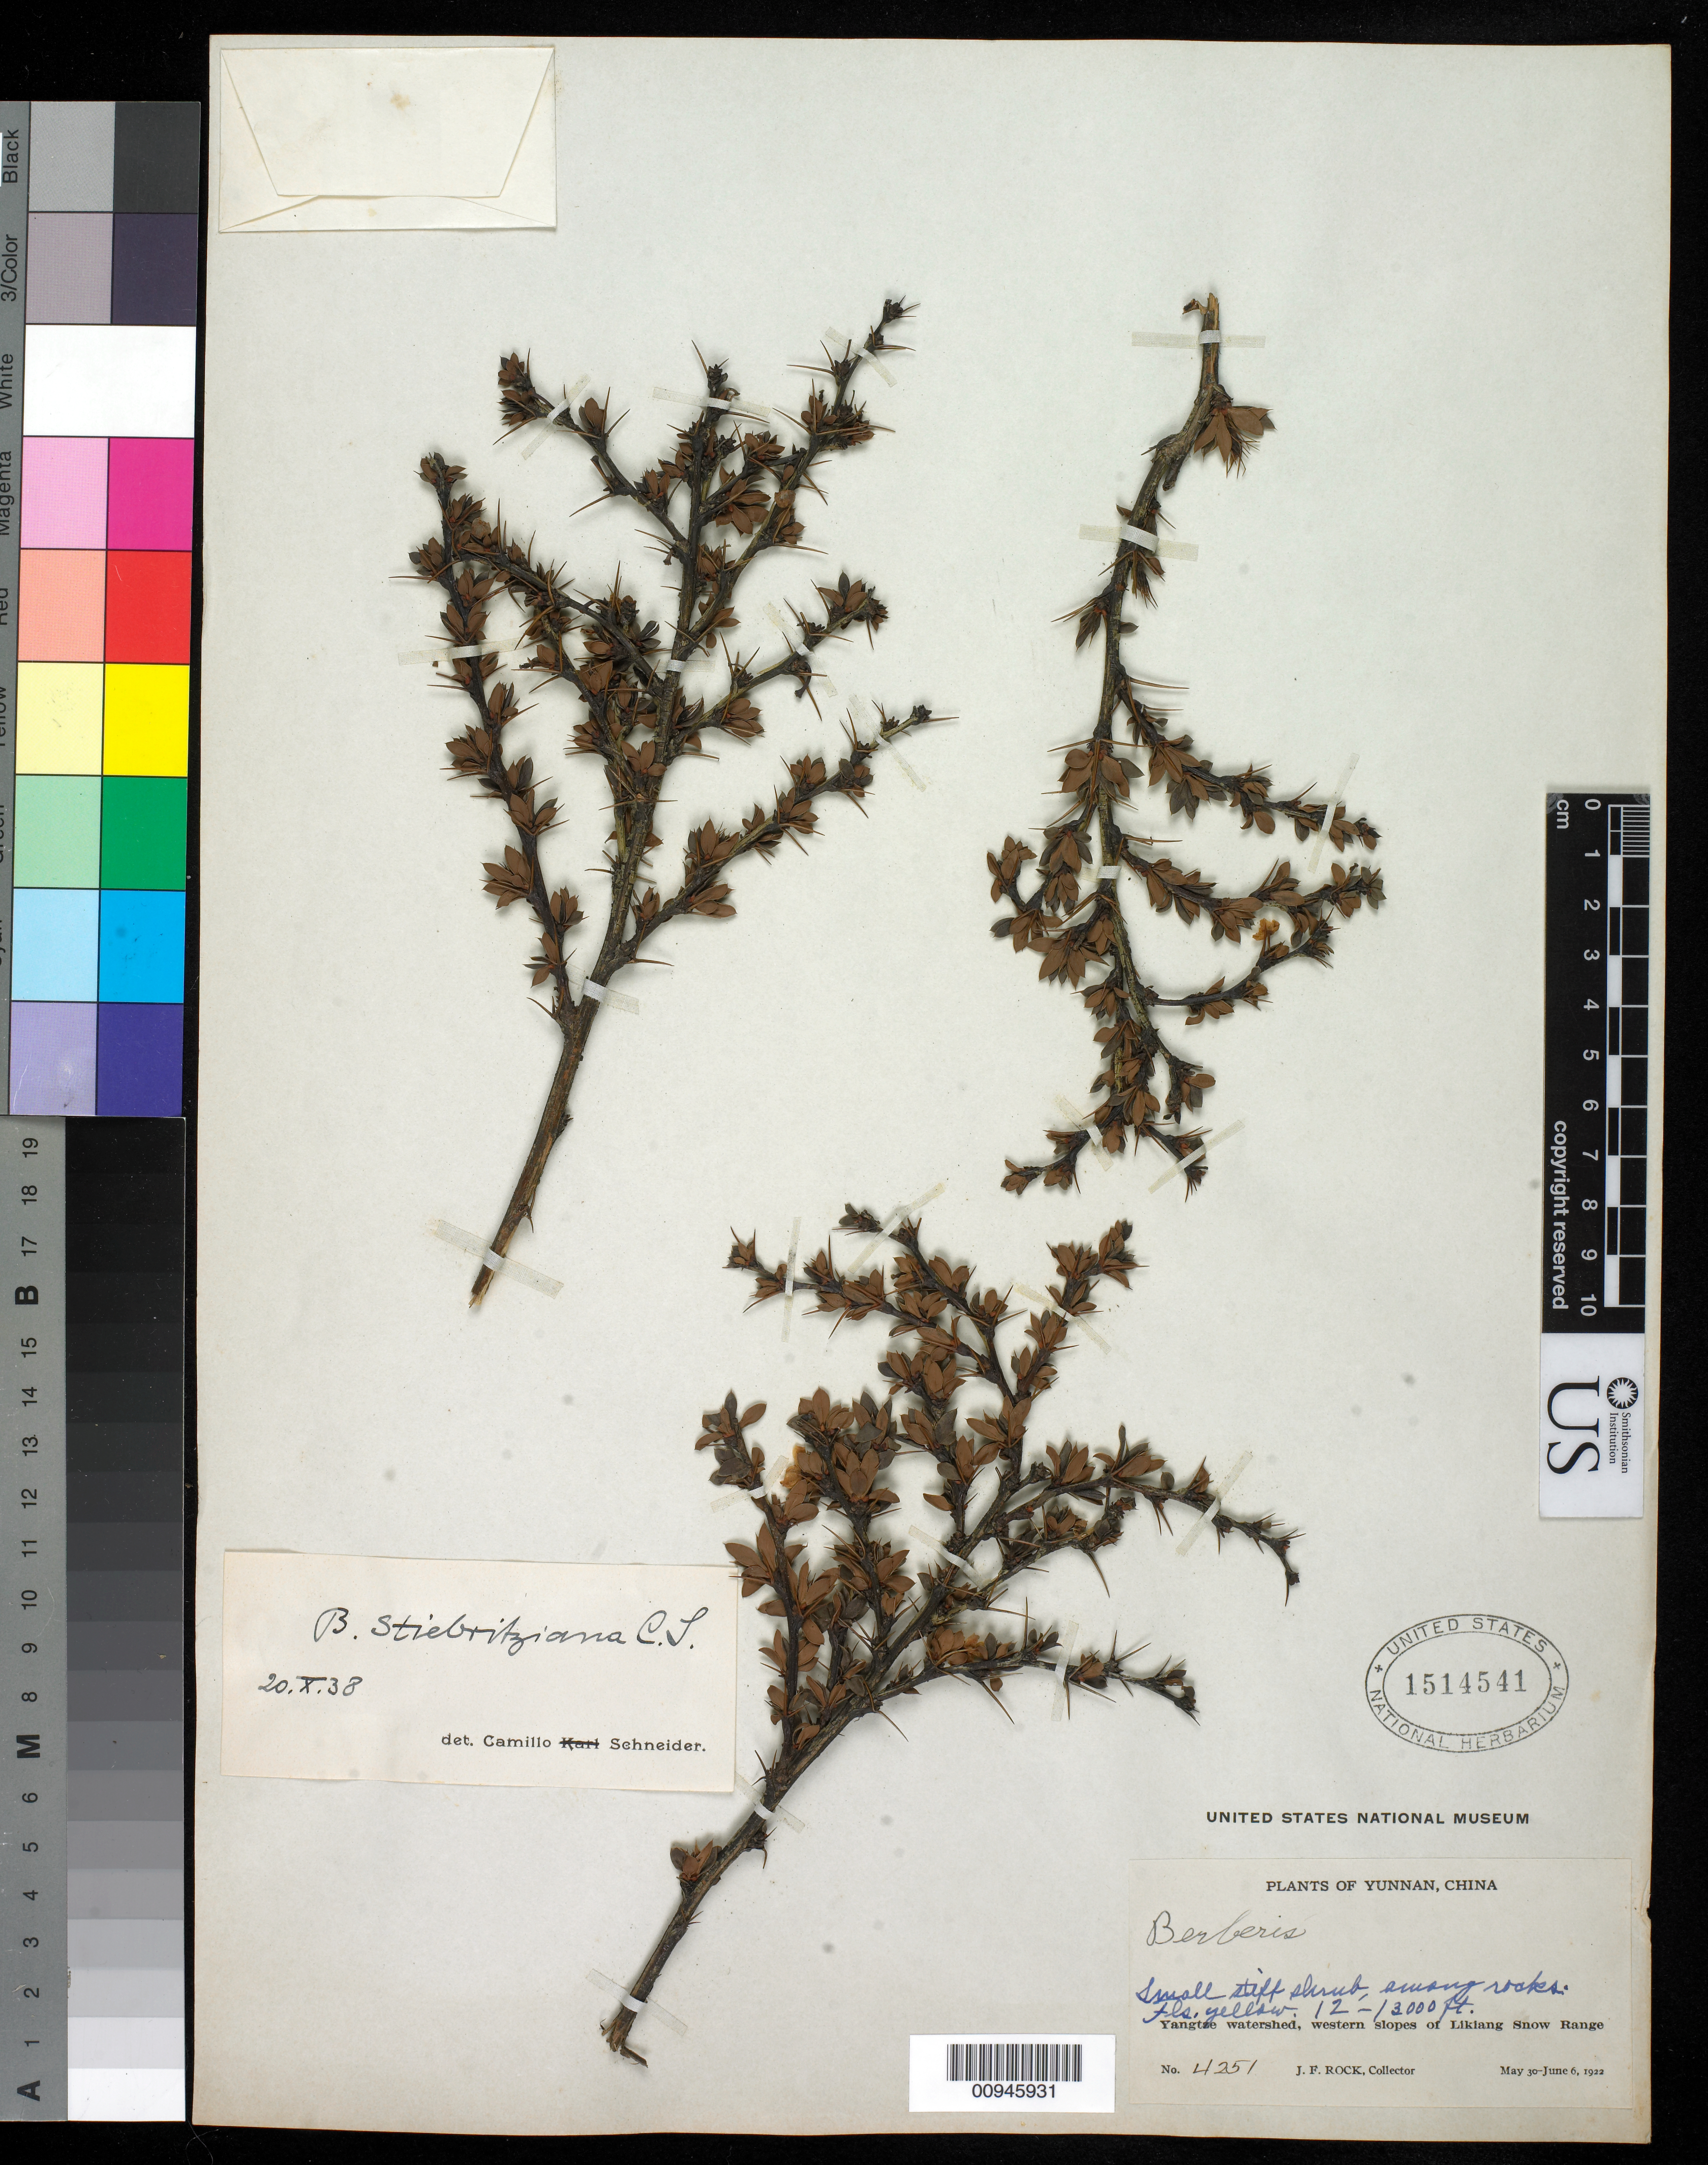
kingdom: Plantae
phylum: Tracheophyta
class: Magnoliopsida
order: Ranunculales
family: Berberidaceae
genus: Berberis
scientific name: Berberis stiebritziana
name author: C.K. Schneid.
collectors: J. F. Rock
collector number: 4251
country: China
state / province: Yunnan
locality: Yangtze watershed, Likiang Snow Range.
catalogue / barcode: US 1514541